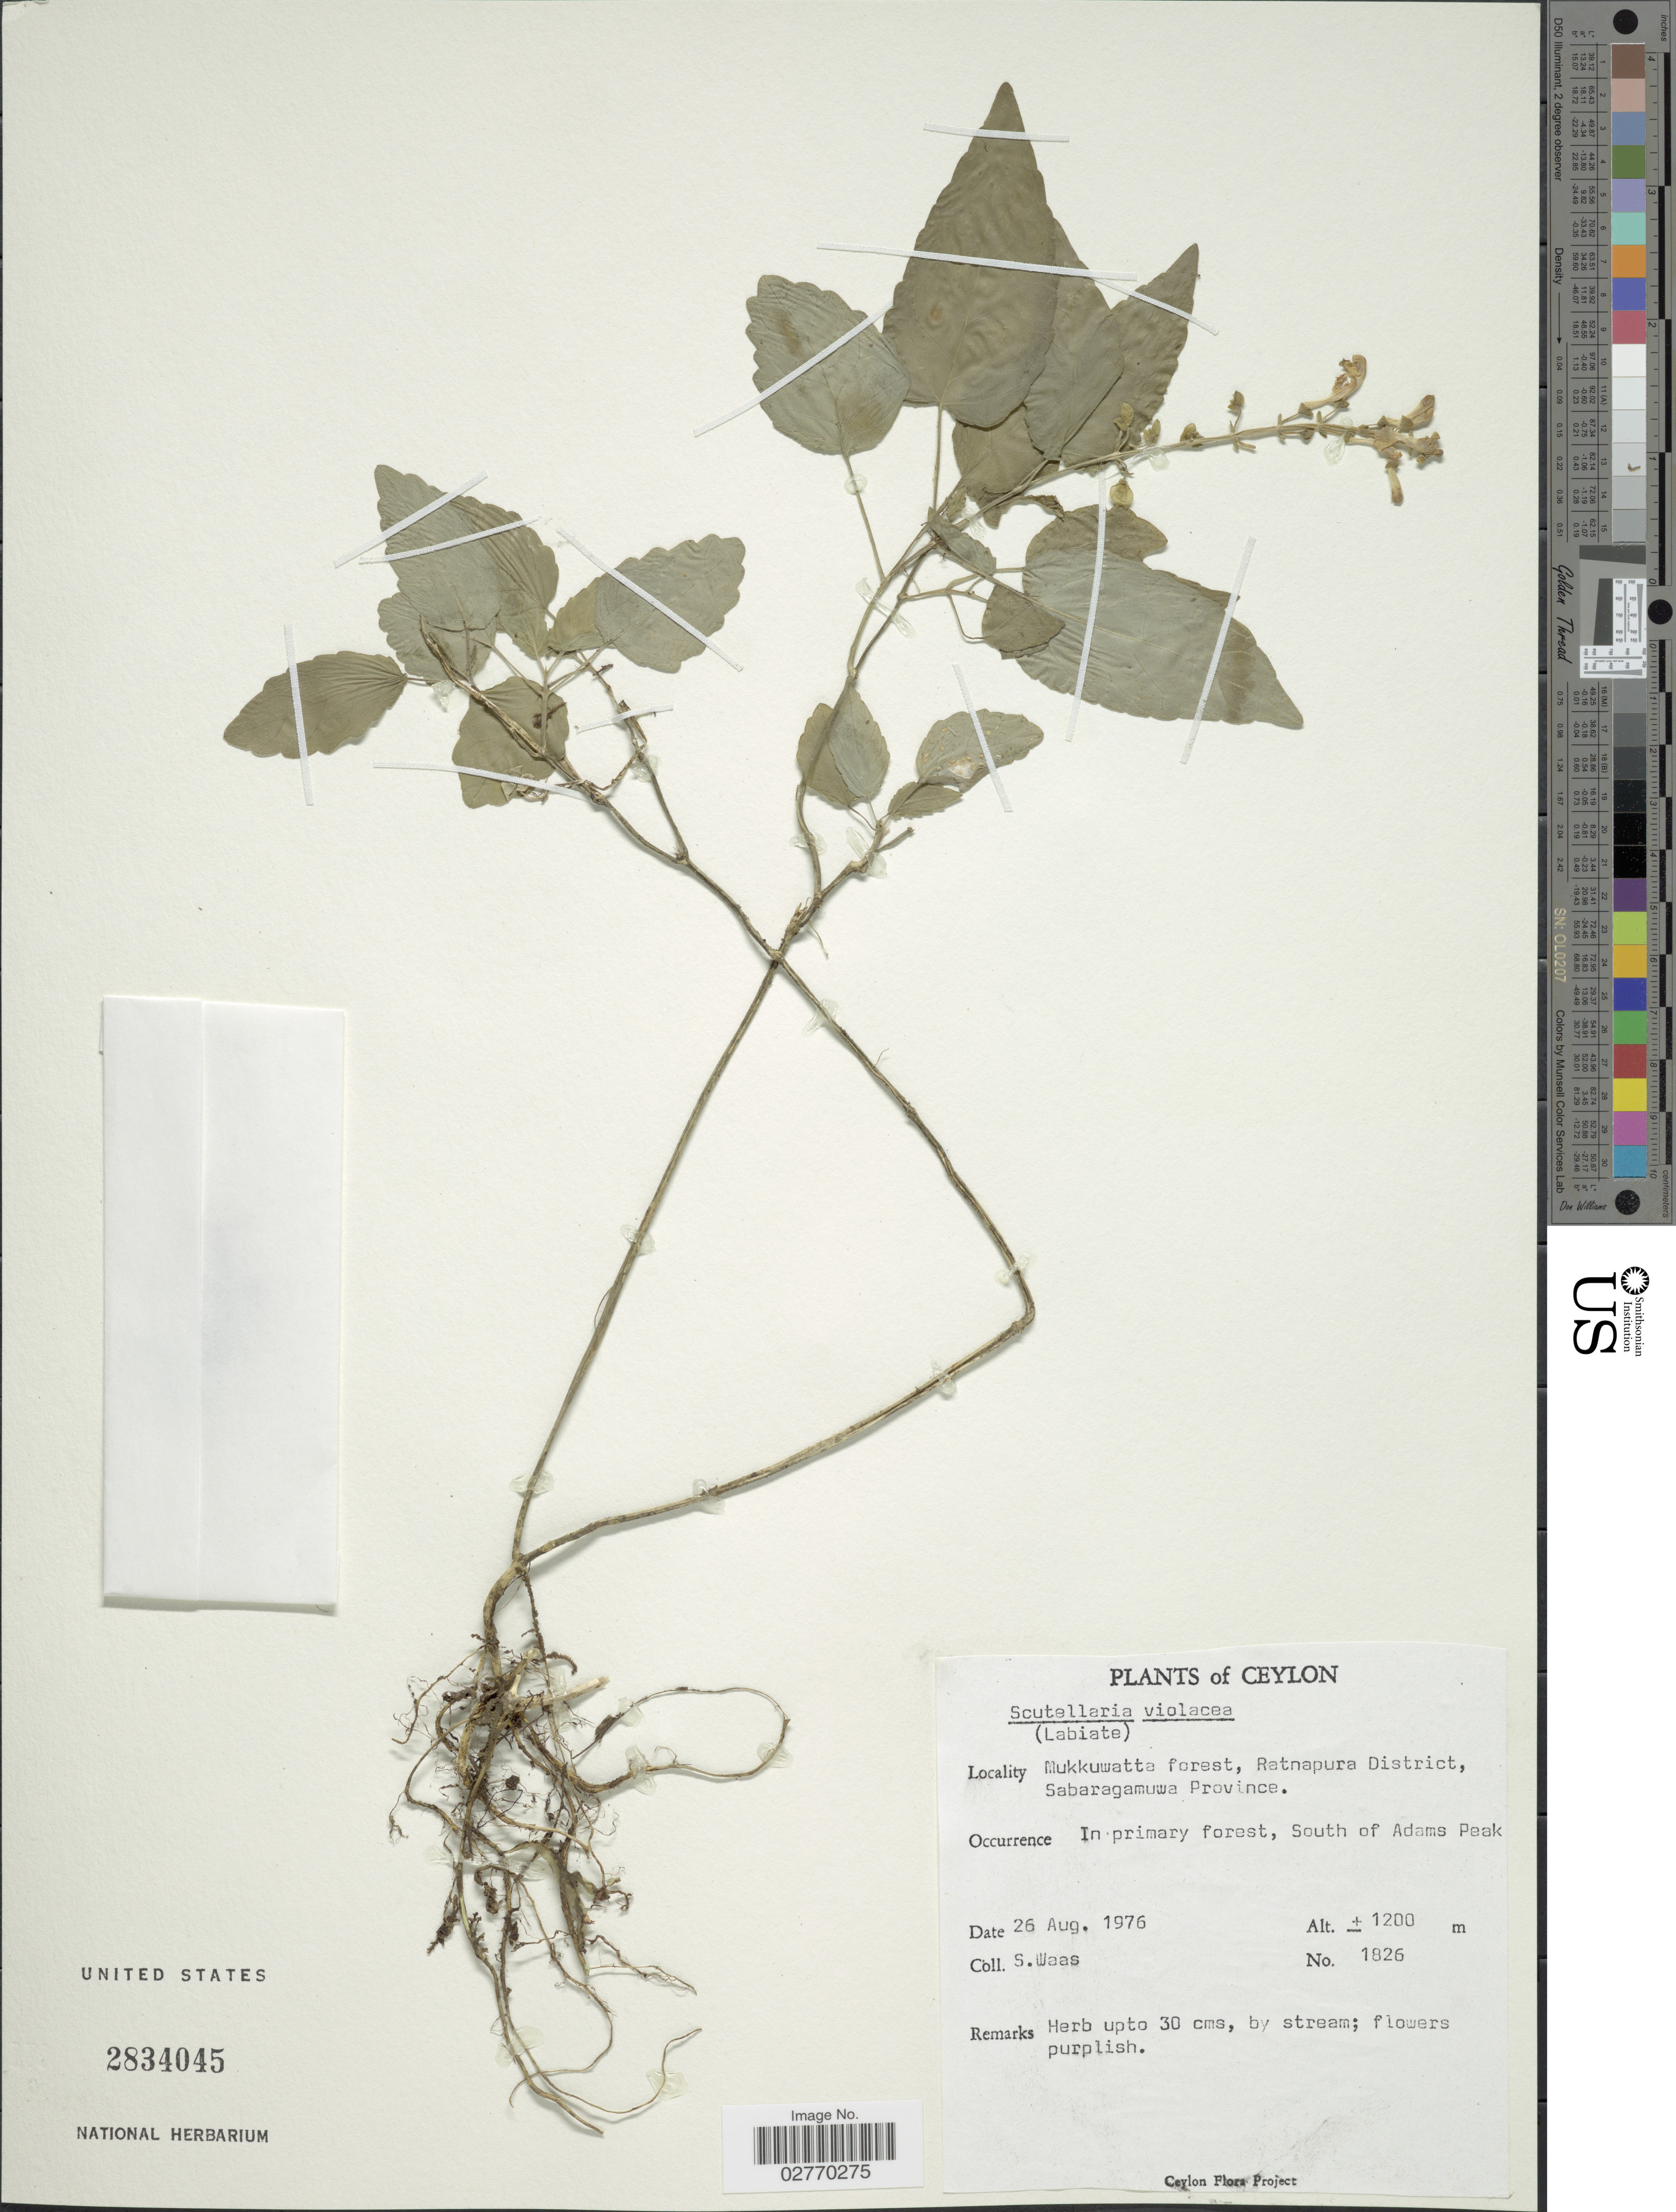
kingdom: Plantae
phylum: Tracheophyta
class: Magnoliopsida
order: Lamiales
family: Lamiaceae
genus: Scutellaria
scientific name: Scutellaria violacea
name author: B. Heyne ex Benth.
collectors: S. Waas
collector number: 1826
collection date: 1976-08-26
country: Sri Lanka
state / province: Sabaragamuwa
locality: Ceylon. Mukkuwatta forest, Ratnapura District, Sabaragamuwa Province. In primary forest, South of Adams Peak.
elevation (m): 1200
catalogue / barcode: US 2834045